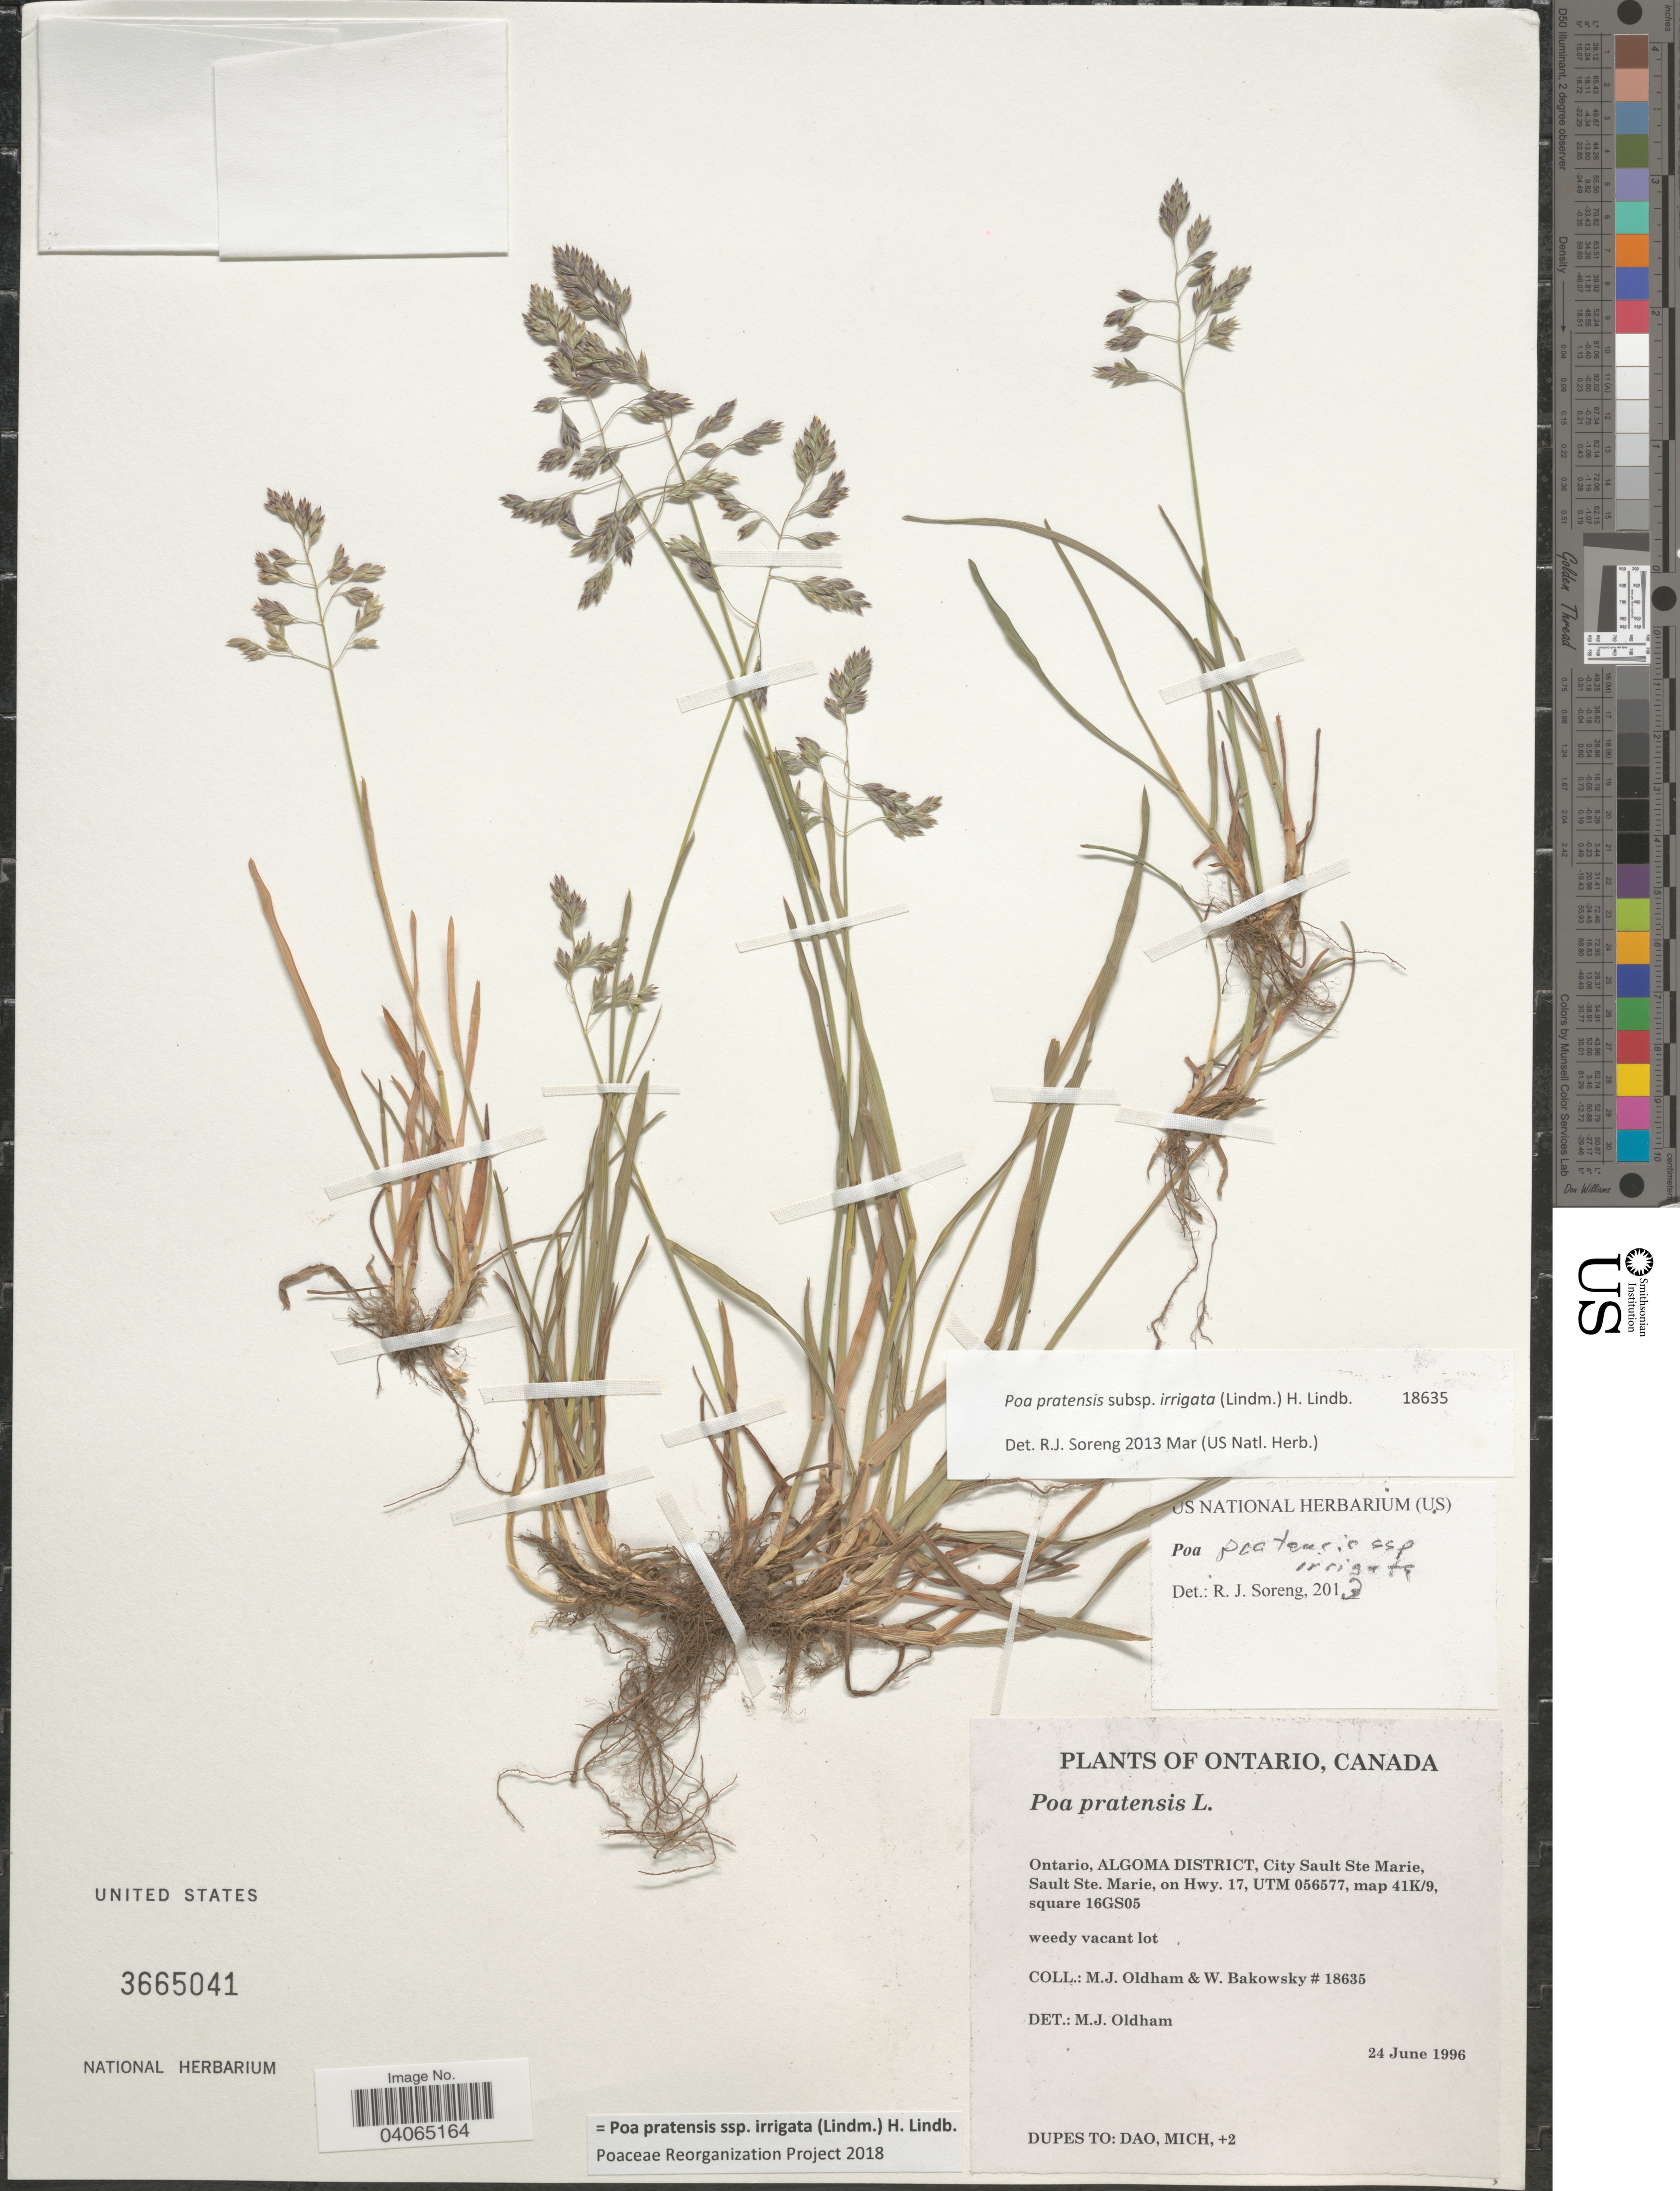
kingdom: Plantae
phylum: Tracheophyta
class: Liliopsida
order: Poales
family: Poaceae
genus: Poa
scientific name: Poa pratensis subsp. irrigata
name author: (Lindm.) H. Lindb.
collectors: M. Oldham & W. Bakowsky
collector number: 18635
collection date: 1996-06-24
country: Canada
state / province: Ontario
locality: Algoma District, City Sault Ste Marie, Sault Ste. Marie, on Hwy. 17, UTM 056577, map 41K/9, square 16GS05.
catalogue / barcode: US 3665041